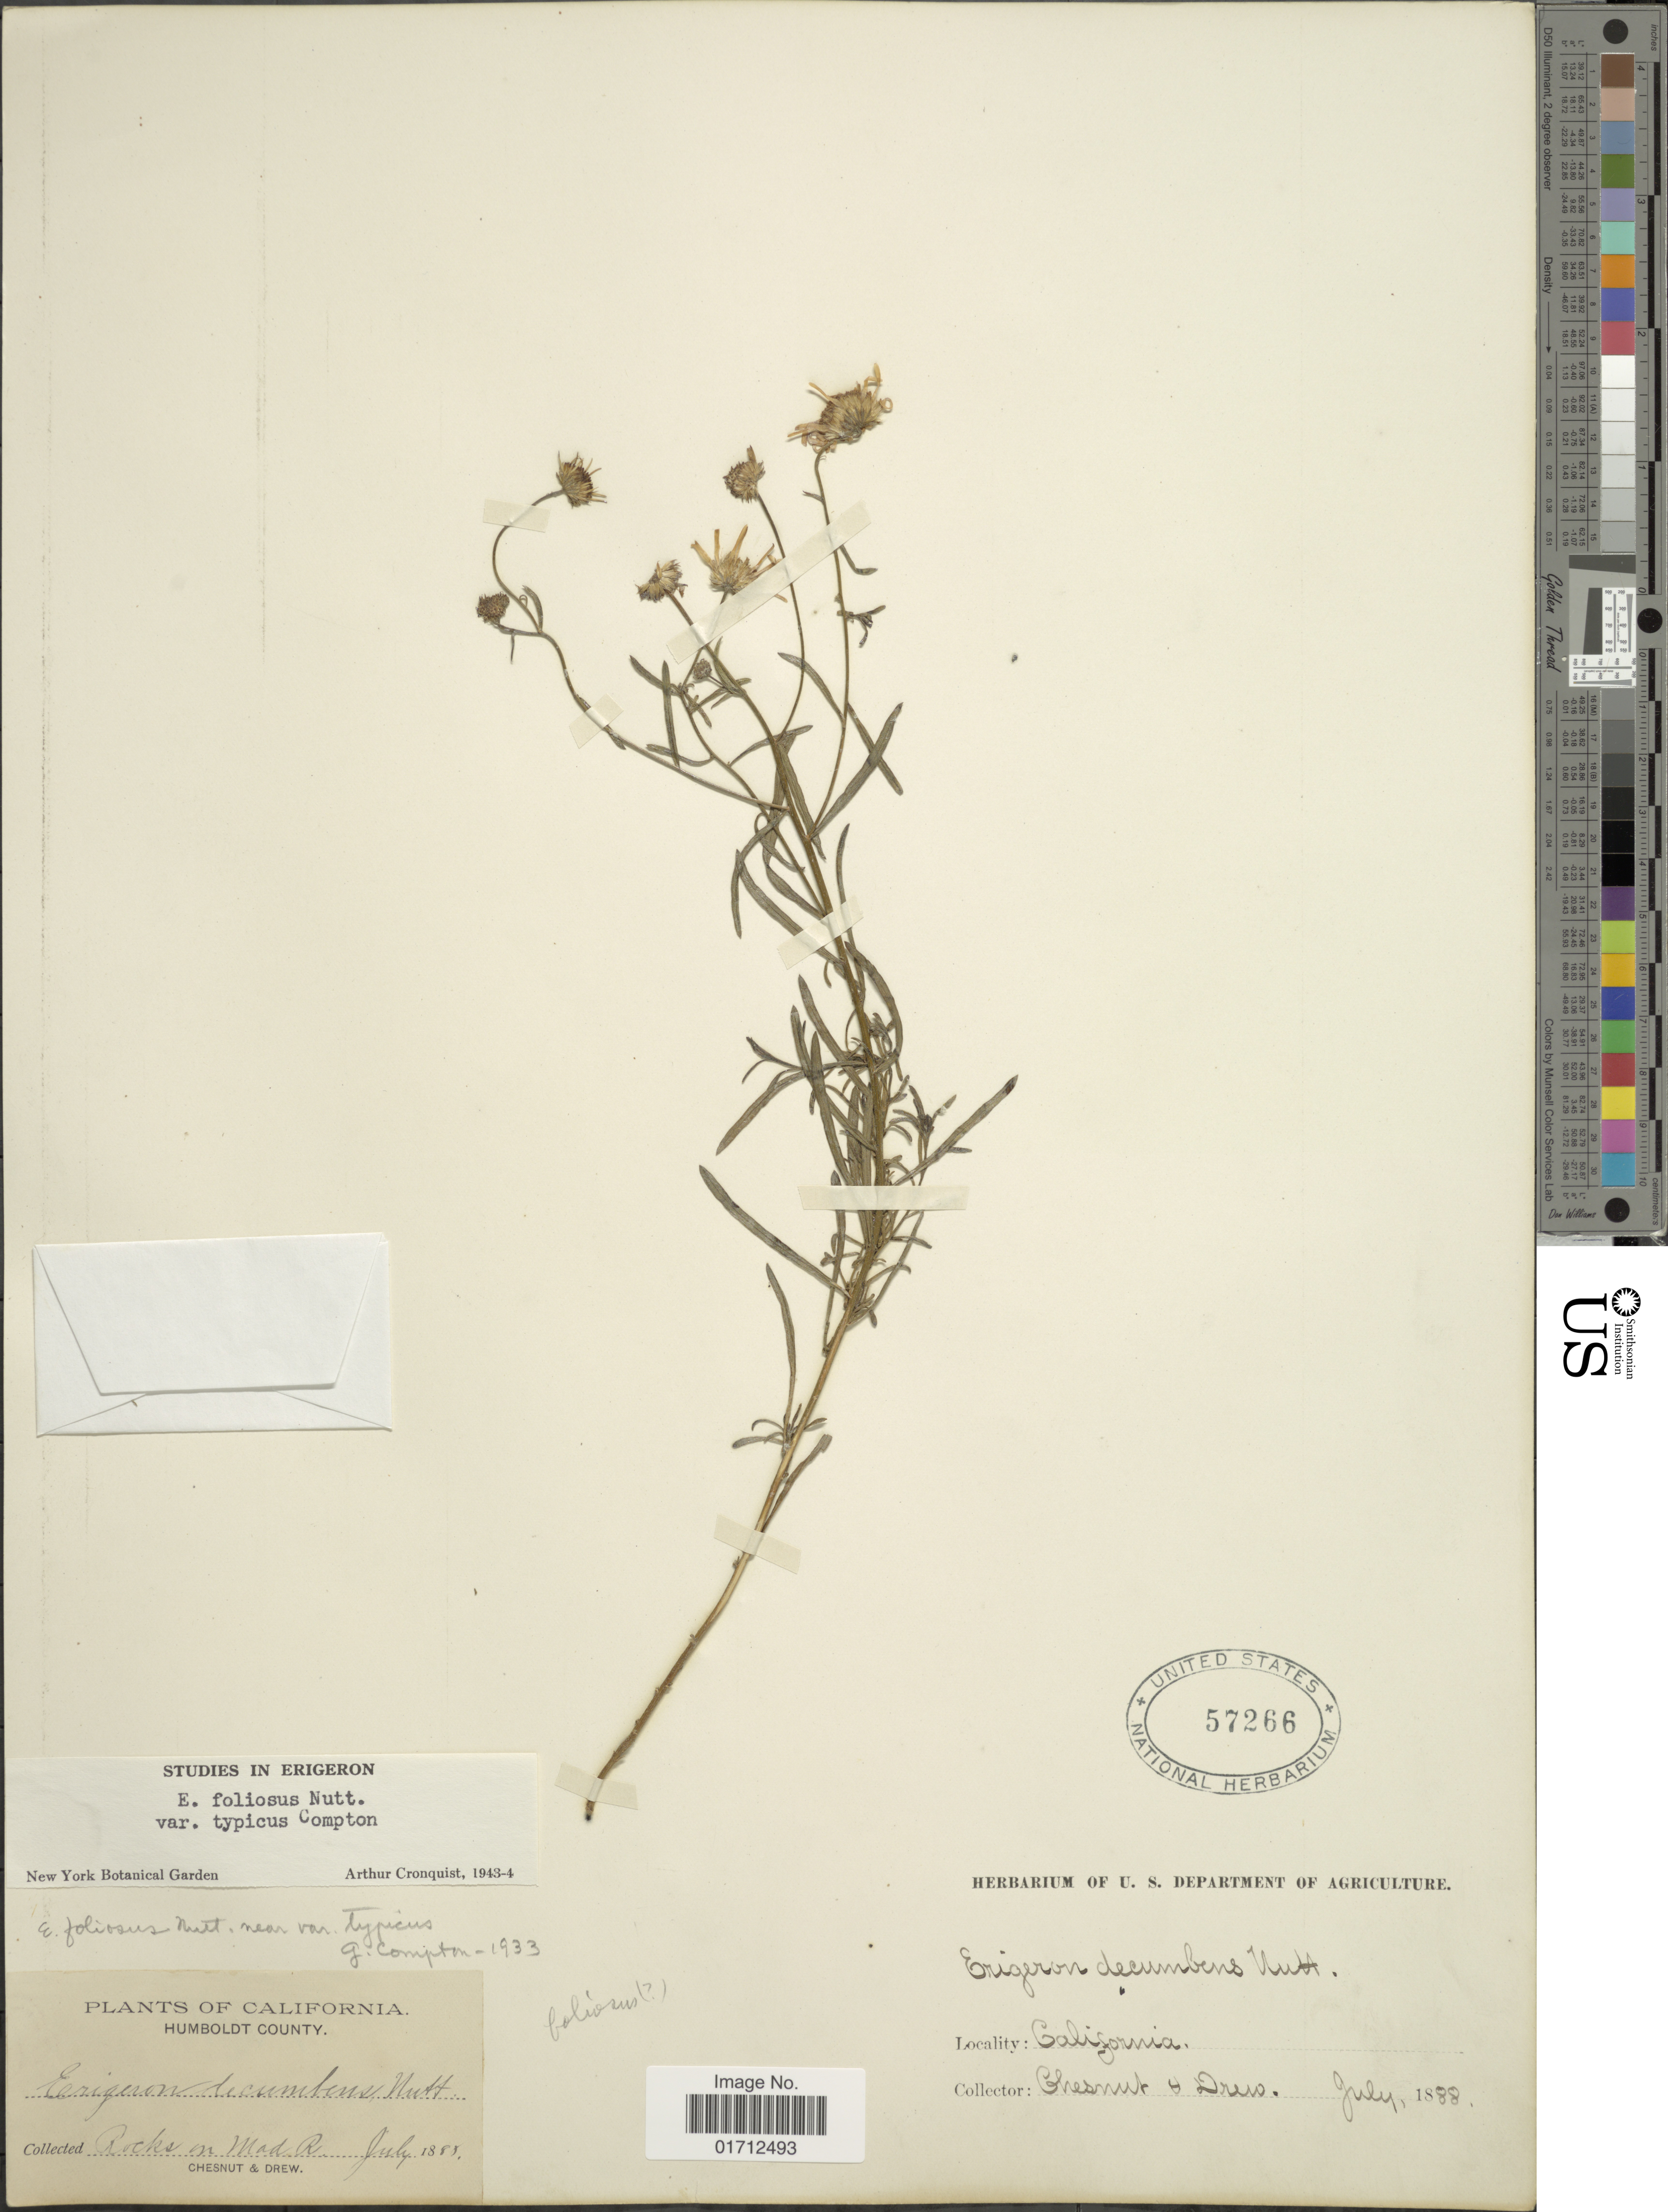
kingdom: Plantae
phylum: Tracheophyta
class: Magnoliopsida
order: Asterales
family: Asteraceae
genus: Erigeron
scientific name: Erigeron foliosus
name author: Nutt.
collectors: Chesnut & Drew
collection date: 1888-07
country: United States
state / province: California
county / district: Humboldt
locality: Humboldt County, Rocks on Mad R.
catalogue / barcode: US 57266